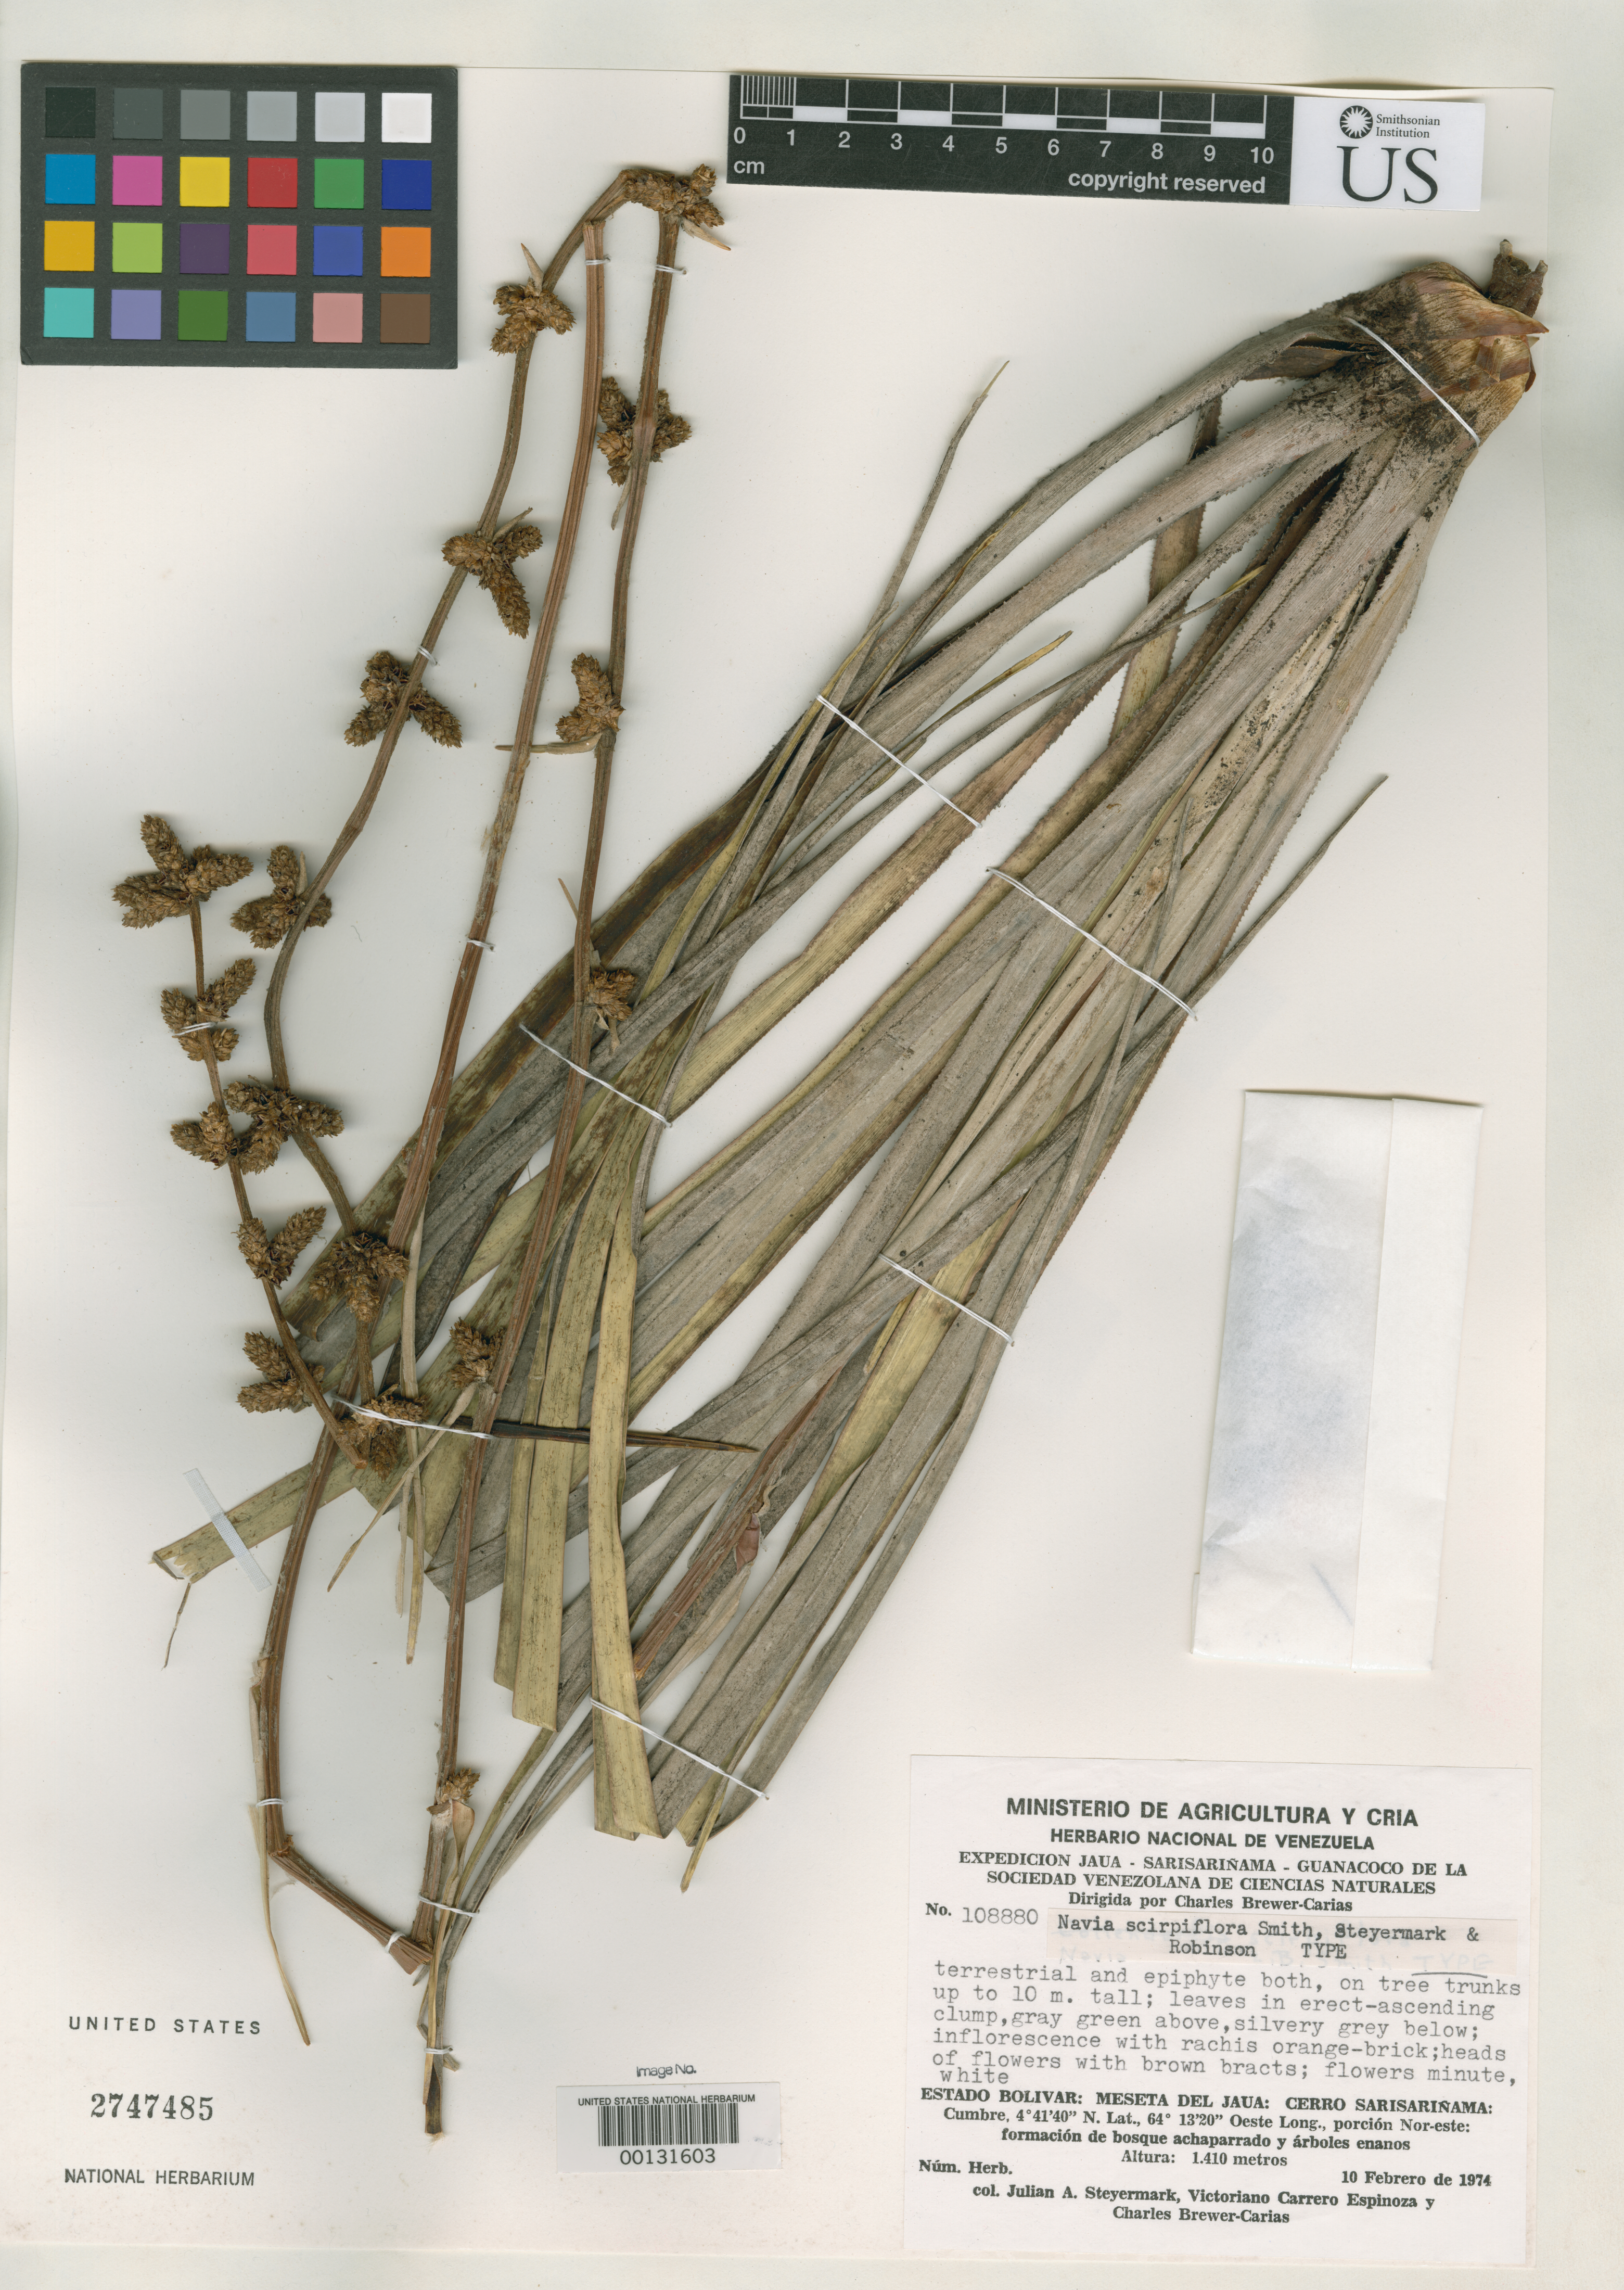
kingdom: Plantae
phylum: Tracheophyta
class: Liliopsida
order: Poales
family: Bromeliaceae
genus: Navia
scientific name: Navia scirpiflora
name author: L.B. Sm.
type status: Holotype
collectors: J. Steyermark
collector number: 108880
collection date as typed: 10 Feb 1974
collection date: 1974-02-10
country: Venezuela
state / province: Bolivar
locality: Meseta del Jaua.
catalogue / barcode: US 2747485